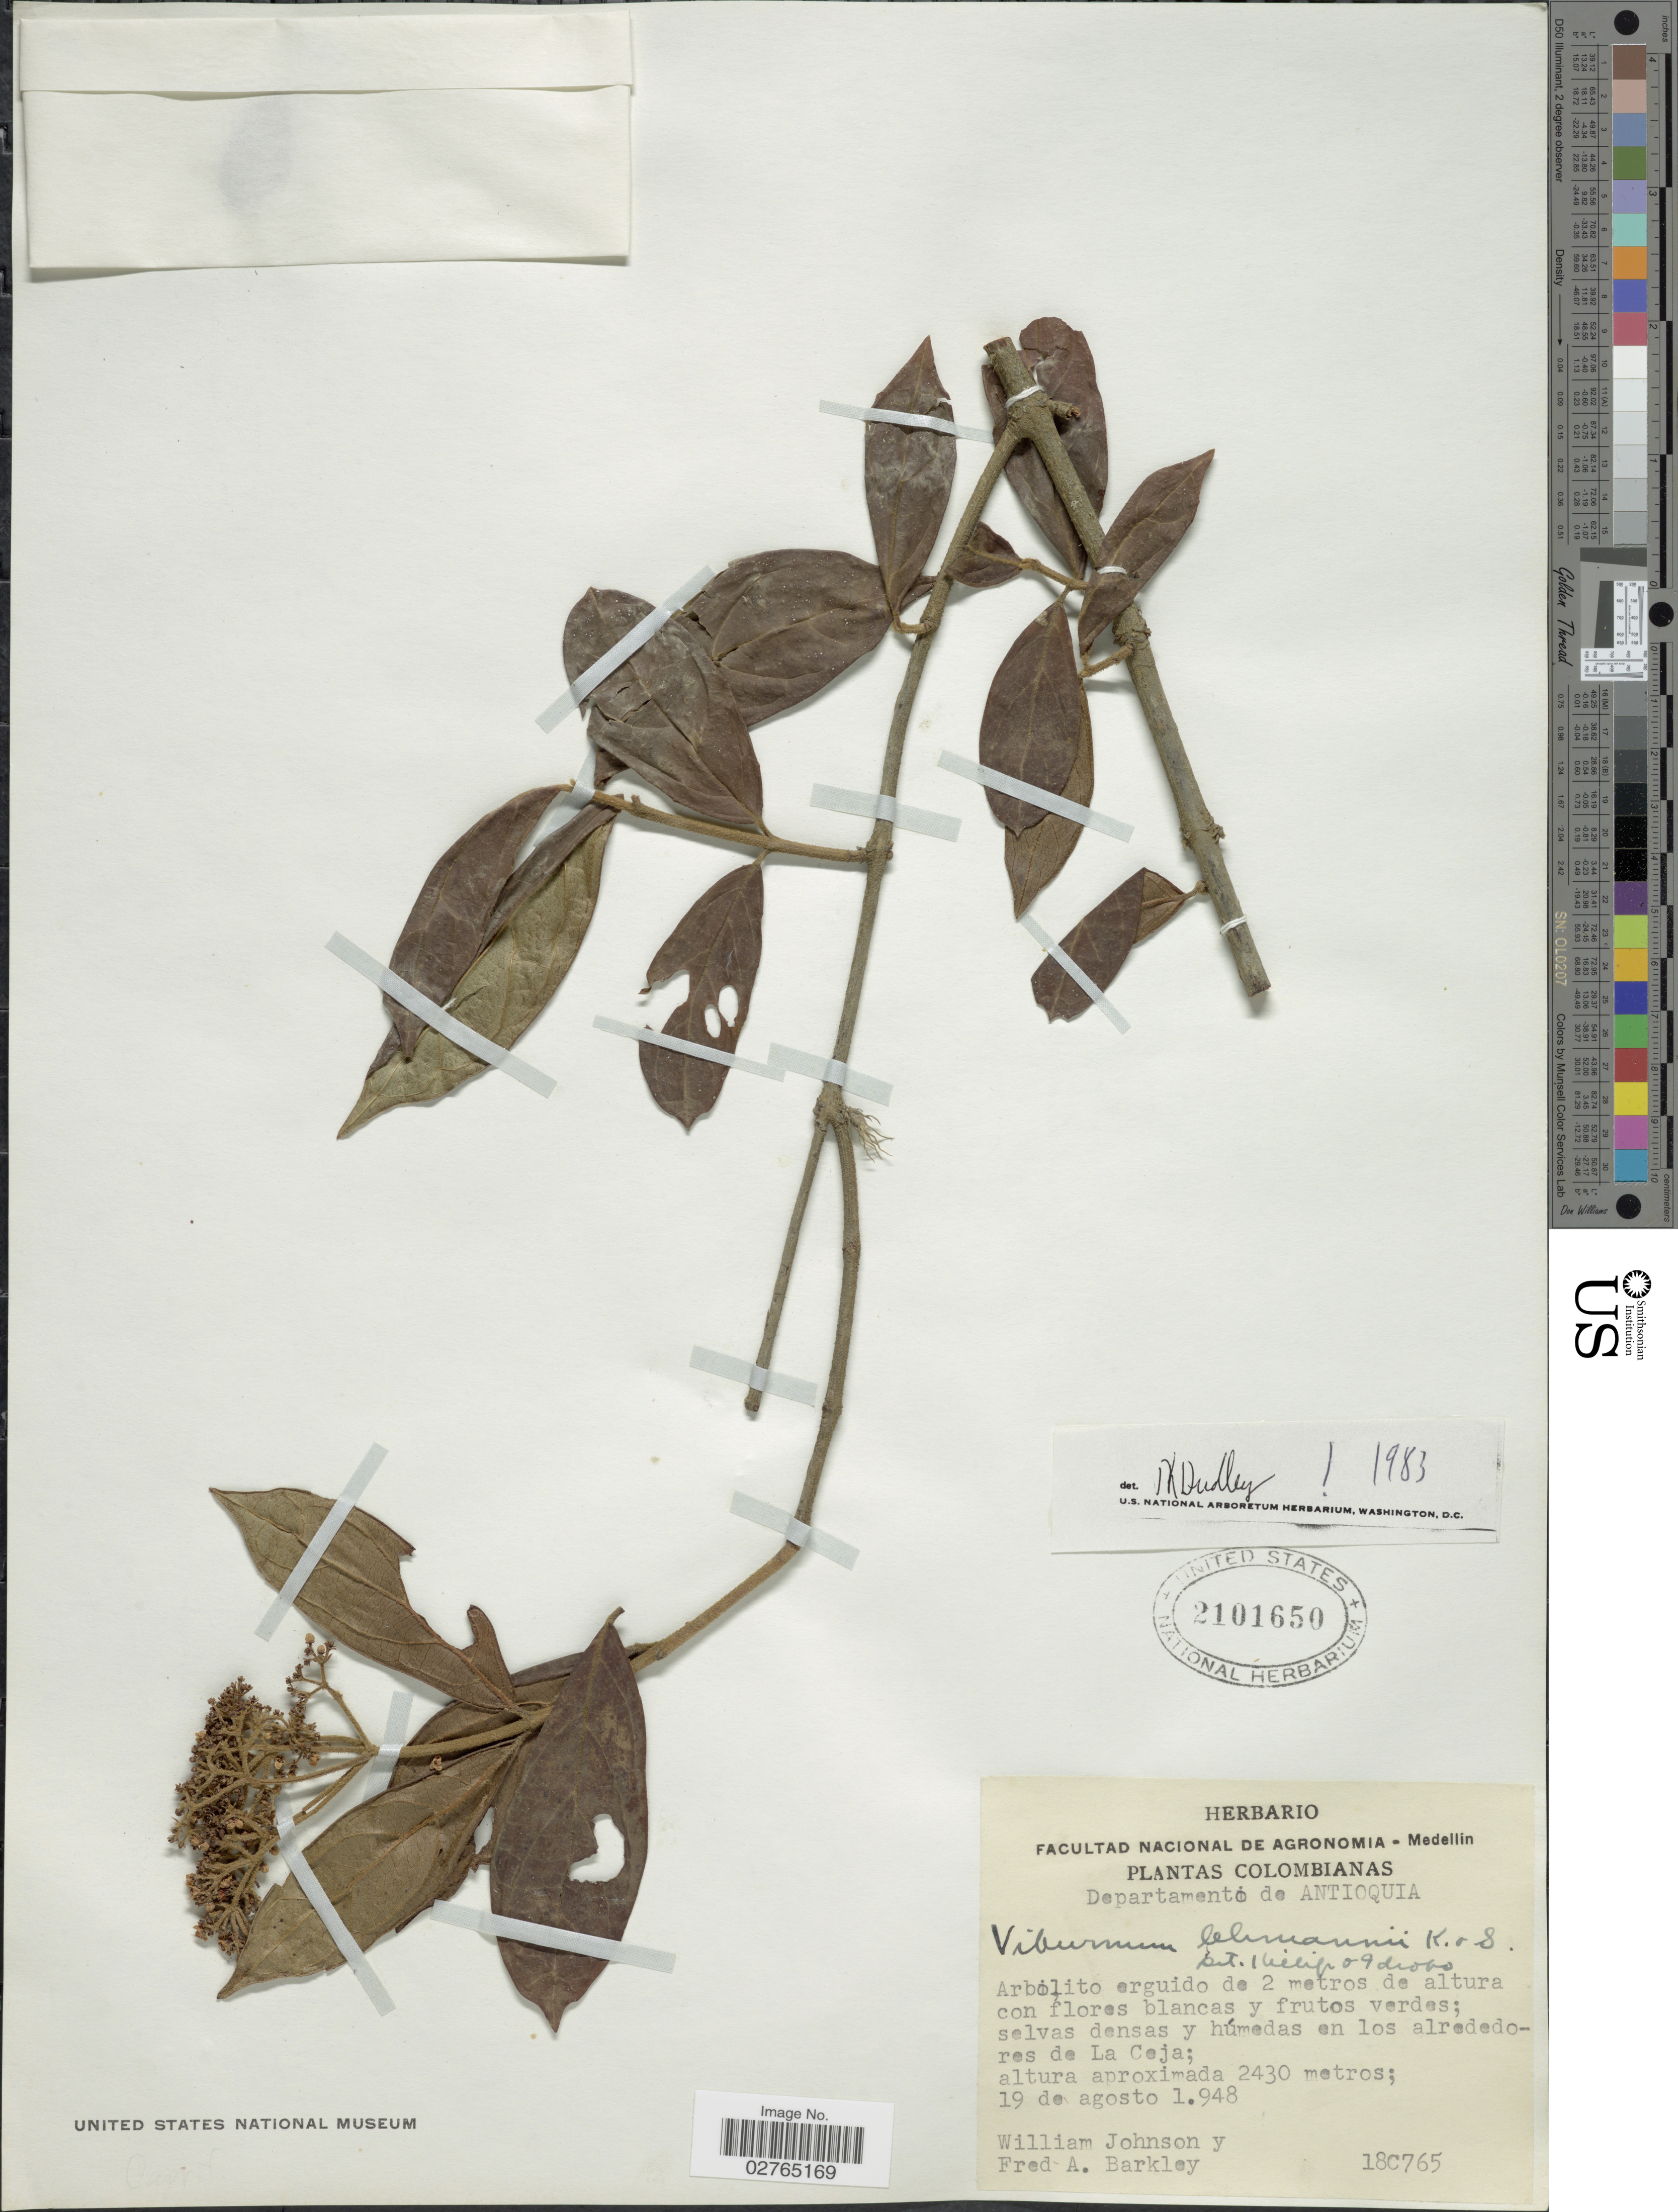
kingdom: Plantae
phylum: Tracheophyta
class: Magnoliopsida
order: Dipsacales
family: Viburnaceae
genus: Viburnum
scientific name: Viburnum lehmannii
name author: Killip & A.C. Sm.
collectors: W. M. Johnson & F. A. Barkley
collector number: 18C765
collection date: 1948-08-19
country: Colombia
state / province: Antioquia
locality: Departamento de Antioquia. Selvas densas y húmedas en los alrededores de La Ceja.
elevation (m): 2430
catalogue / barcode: US 2101650